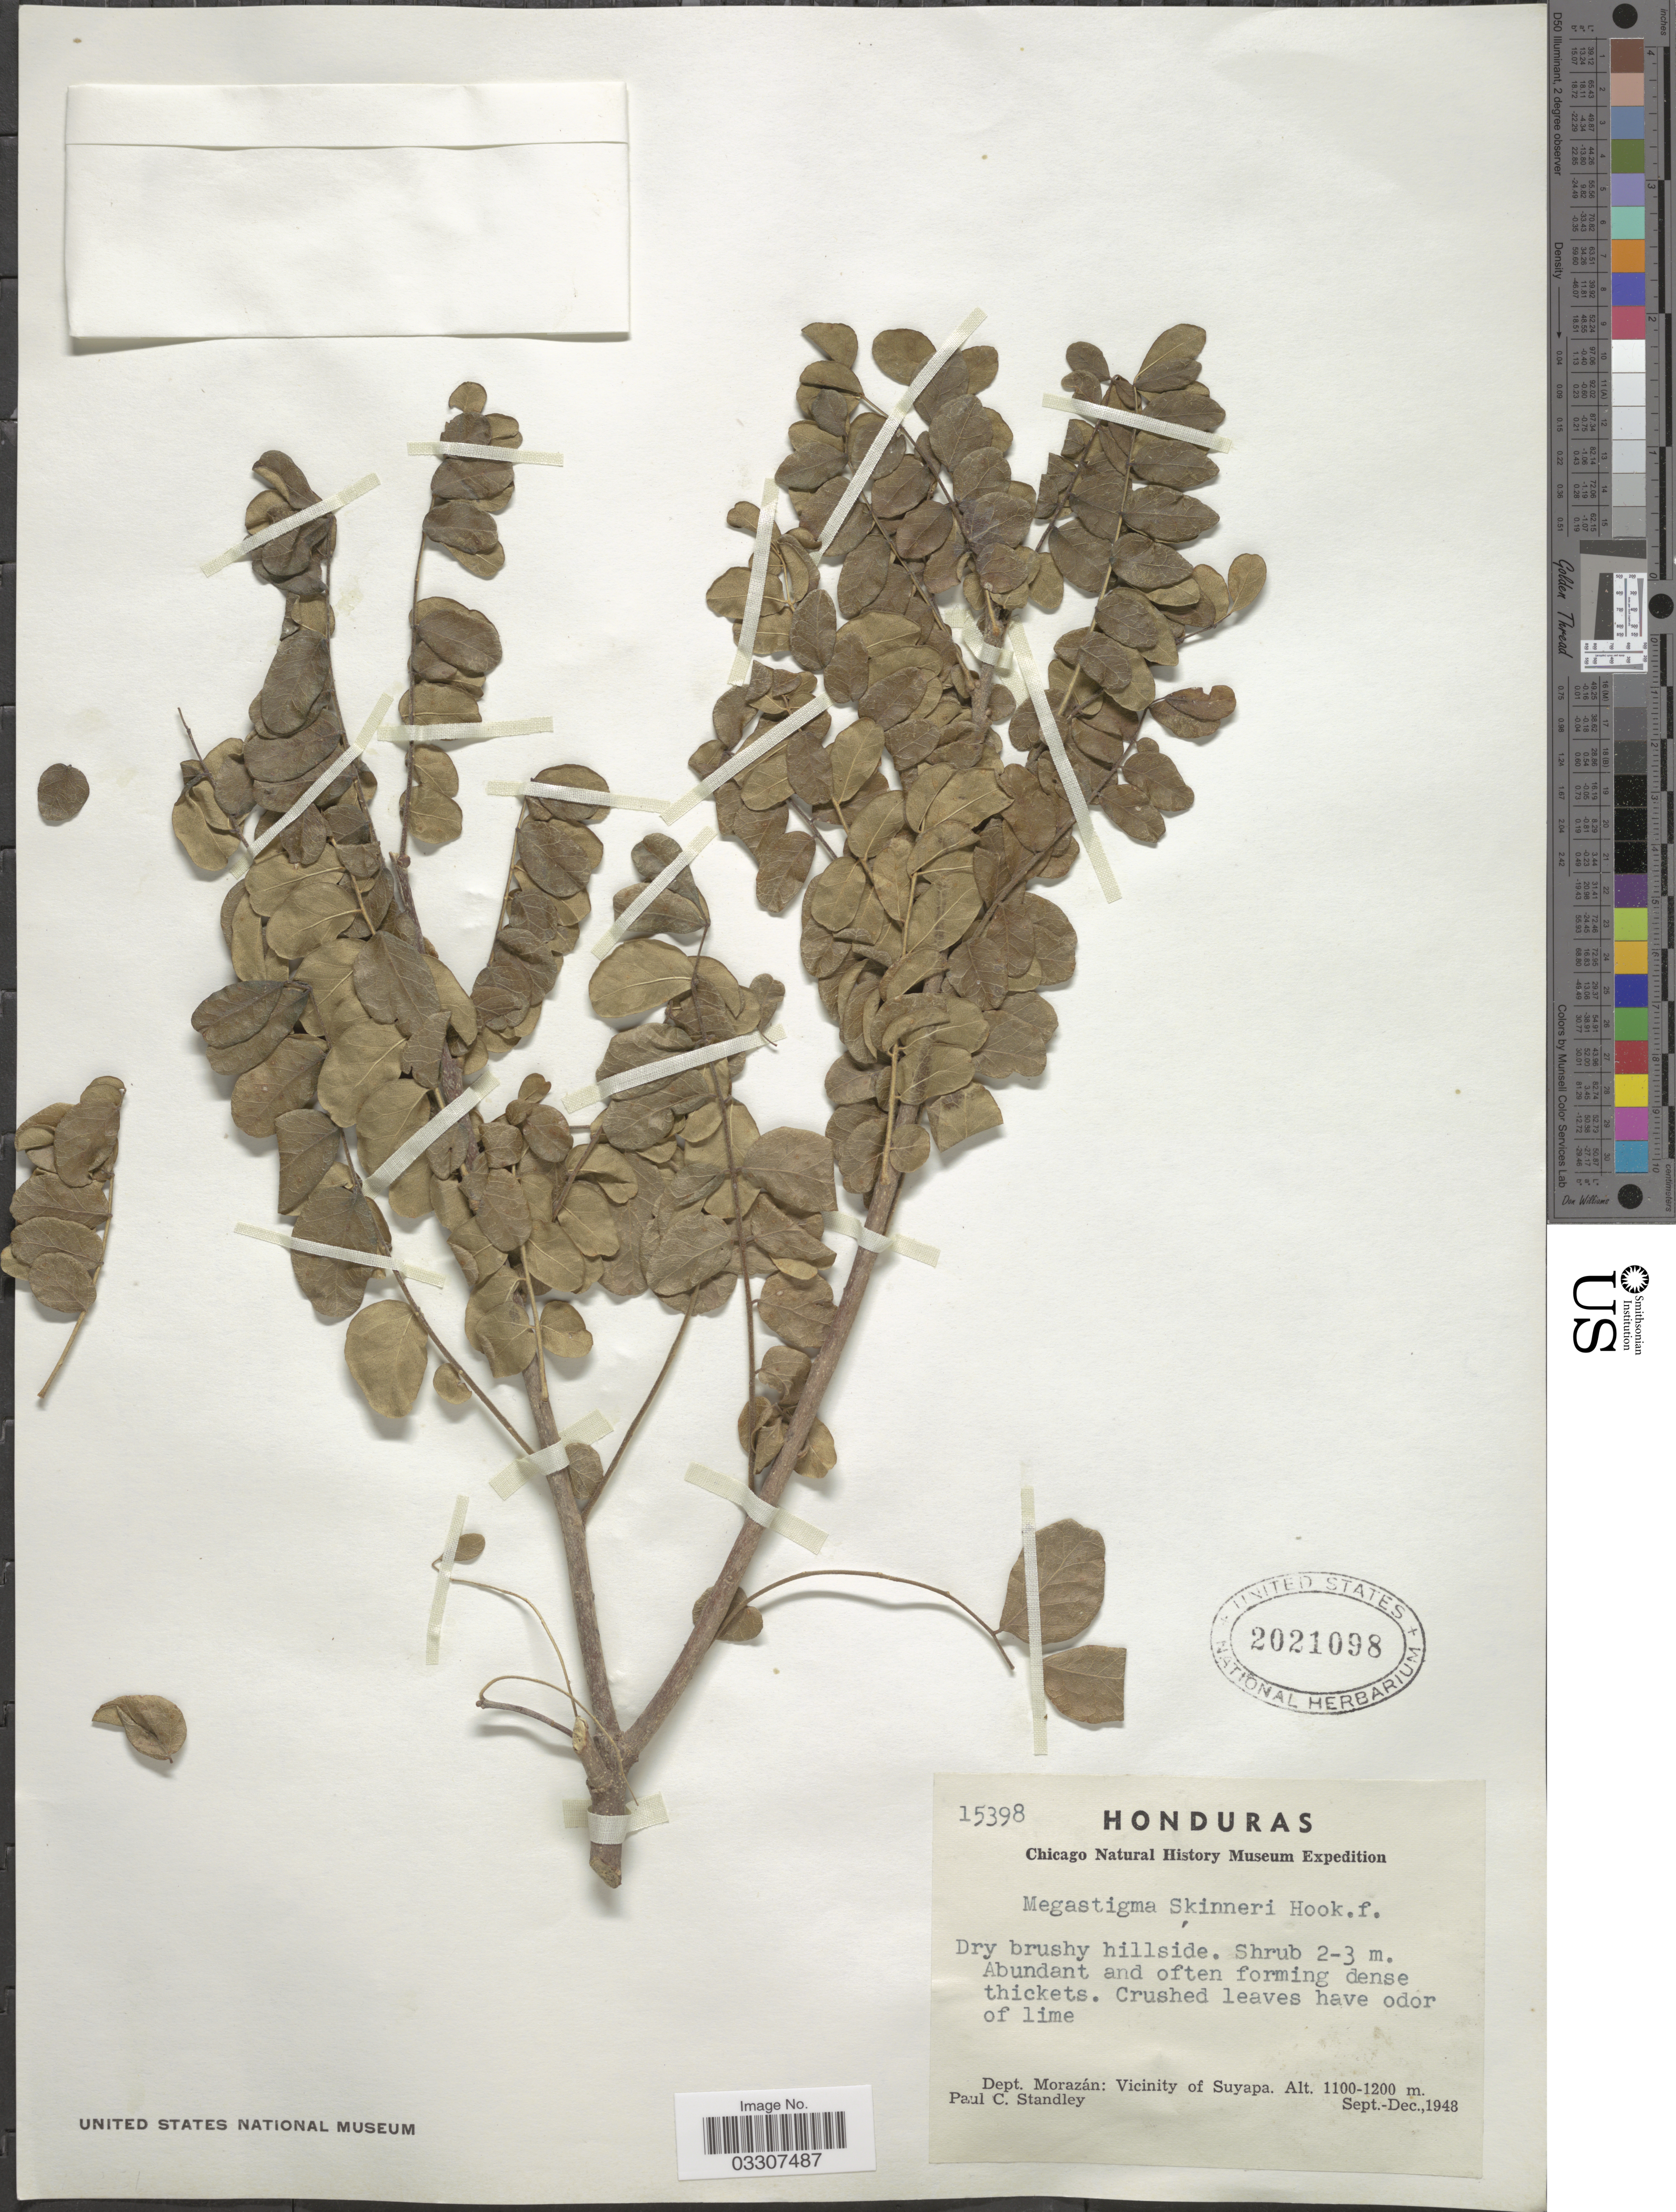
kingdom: Plantae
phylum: Tracheophyta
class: Magnoliopsida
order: Sapindales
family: Rutaceae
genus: Megastigma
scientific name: Megastigma skinneri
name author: Hook. f.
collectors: P. C. Standley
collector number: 15398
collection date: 1948-09/1948-12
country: Honduras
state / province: Fco. Morazán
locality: Dept. Morazán: Vicinity of Suyapa.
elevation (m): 1100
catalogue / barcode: US 2021098